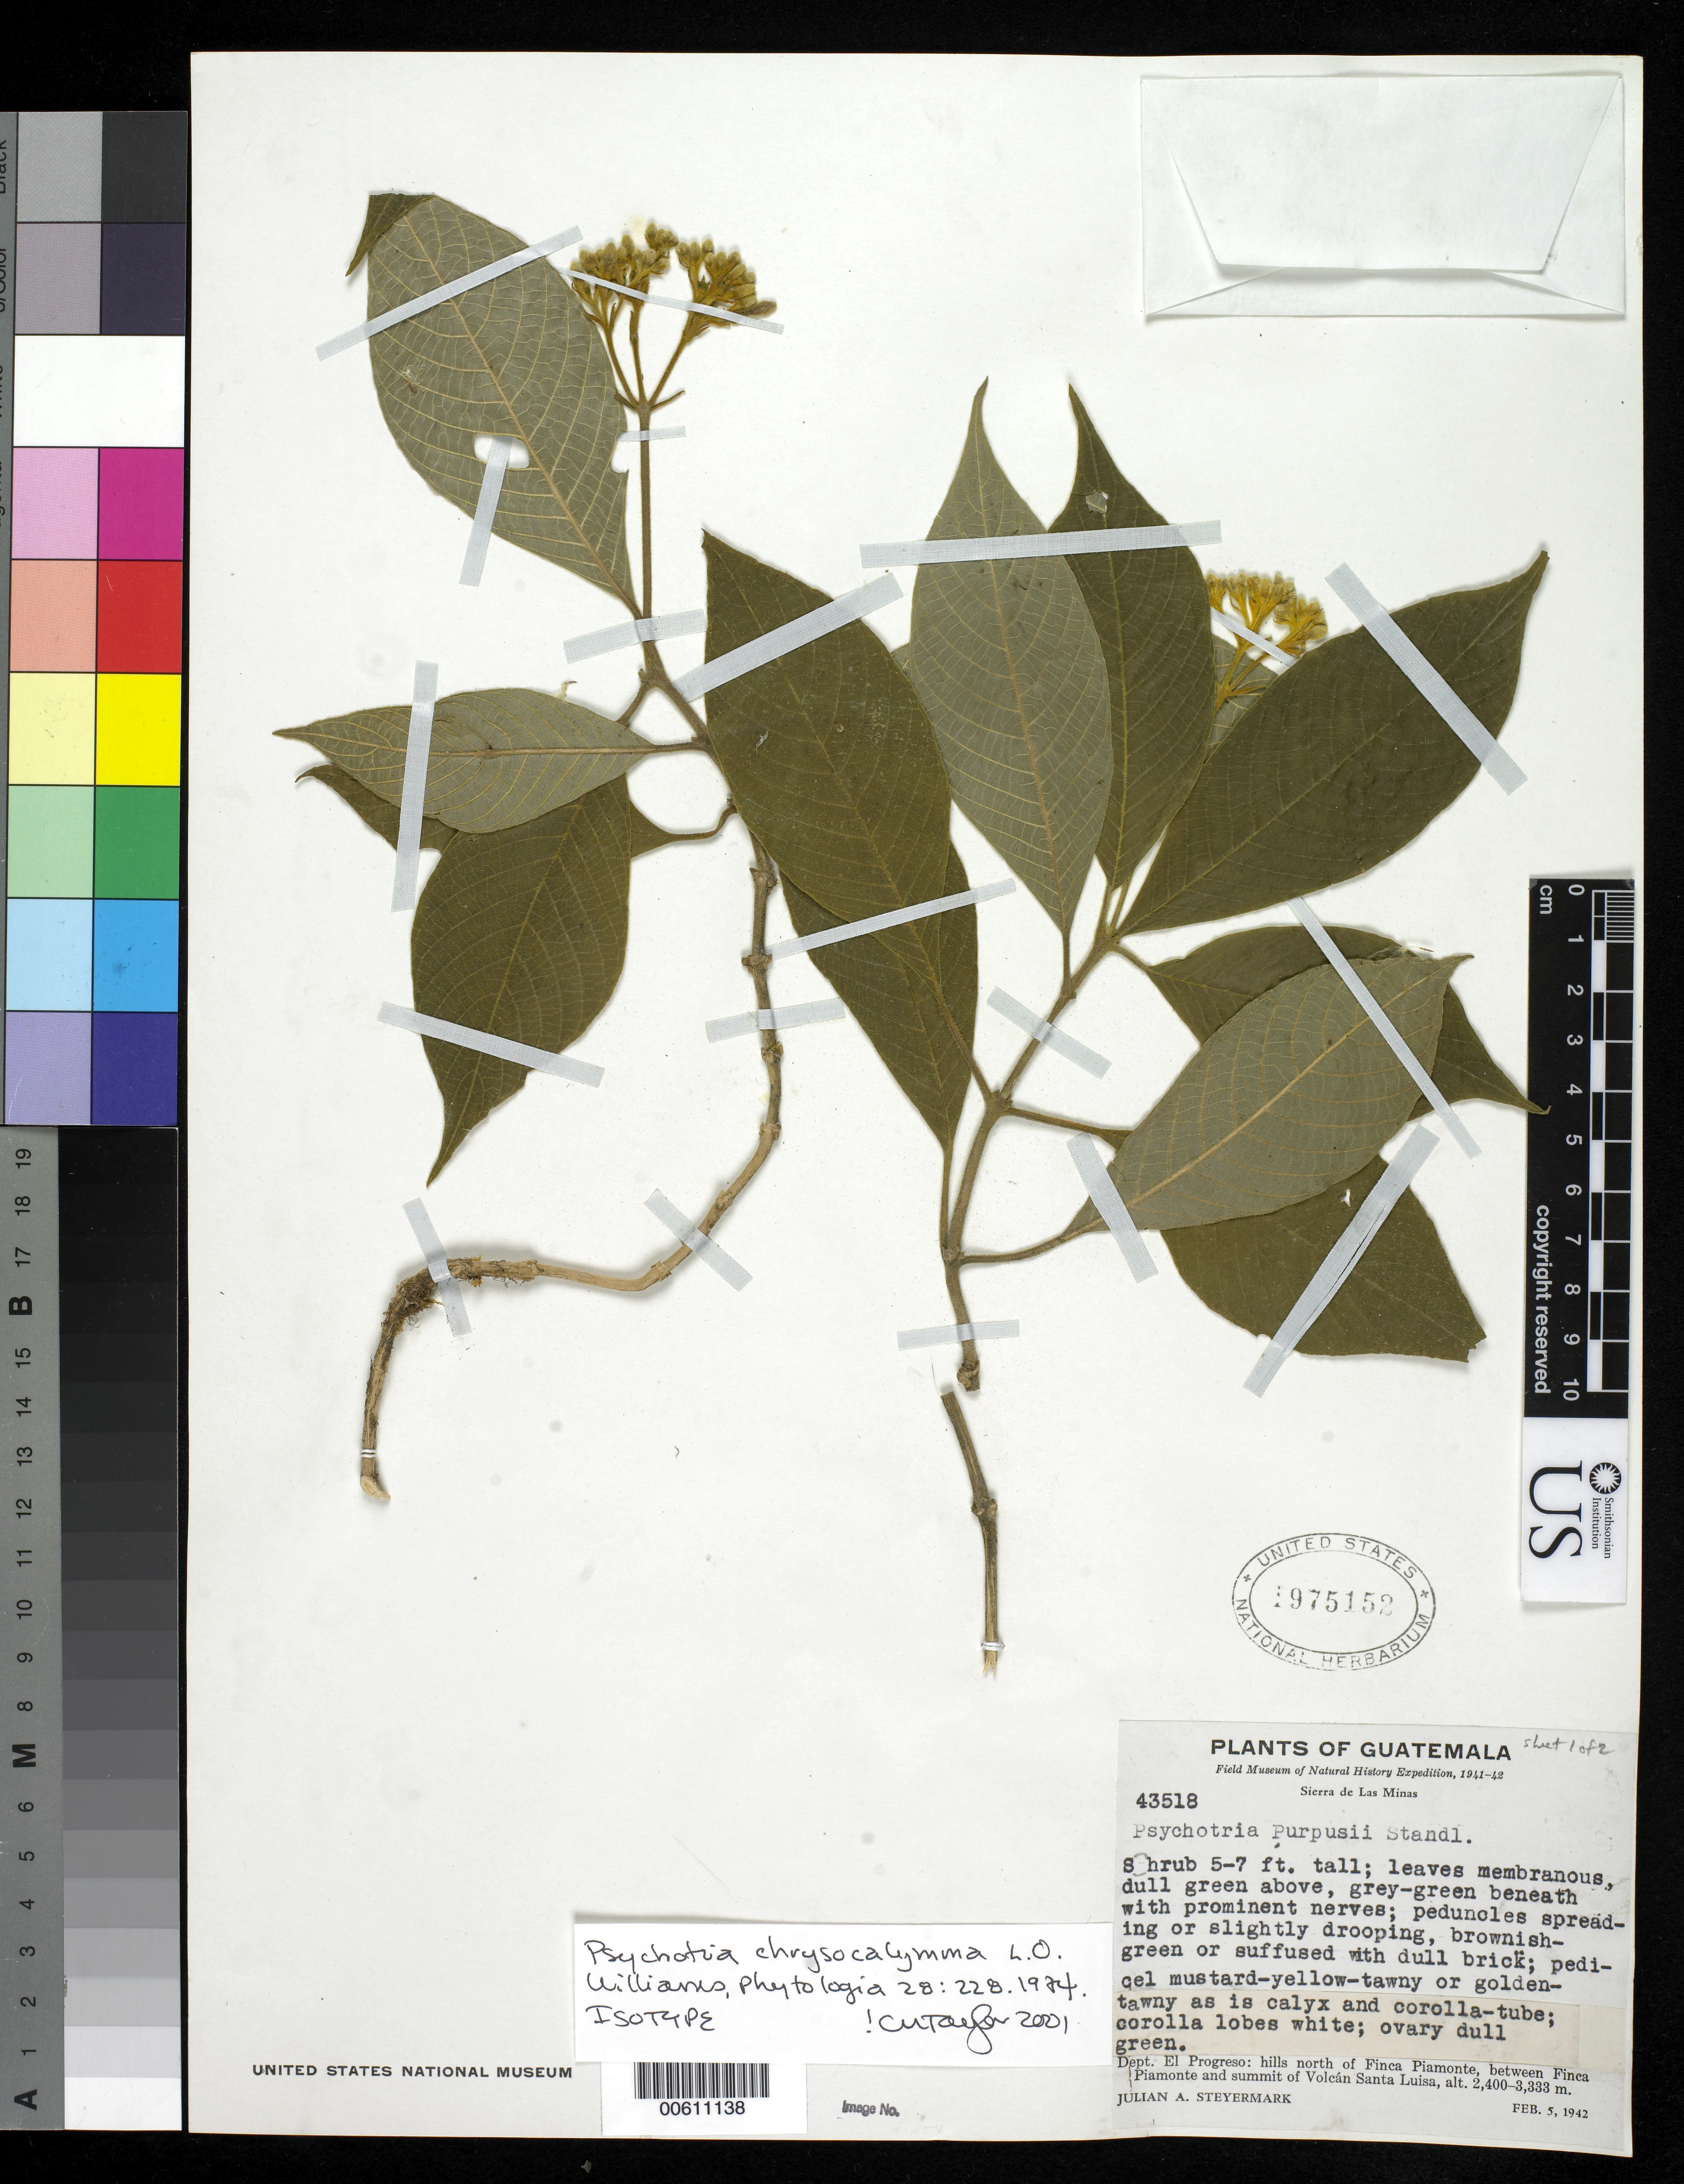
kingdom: Plantae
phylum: Tracheophyta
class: Magnoliopsida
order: Gentianales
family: Rubiaceae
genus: Psychotria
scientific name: Psychotria chrysocalymma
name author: L.O. Williams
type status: Isotype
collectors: J. Steyermark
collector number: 43518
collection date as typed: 05 Feb 1942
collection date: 1942-02-05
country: Guatemala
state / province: El Progreso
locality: Finca Piamonte, between Finca Piamonte and summit of Volcan Santa Luisa.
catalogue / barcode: US 1975152